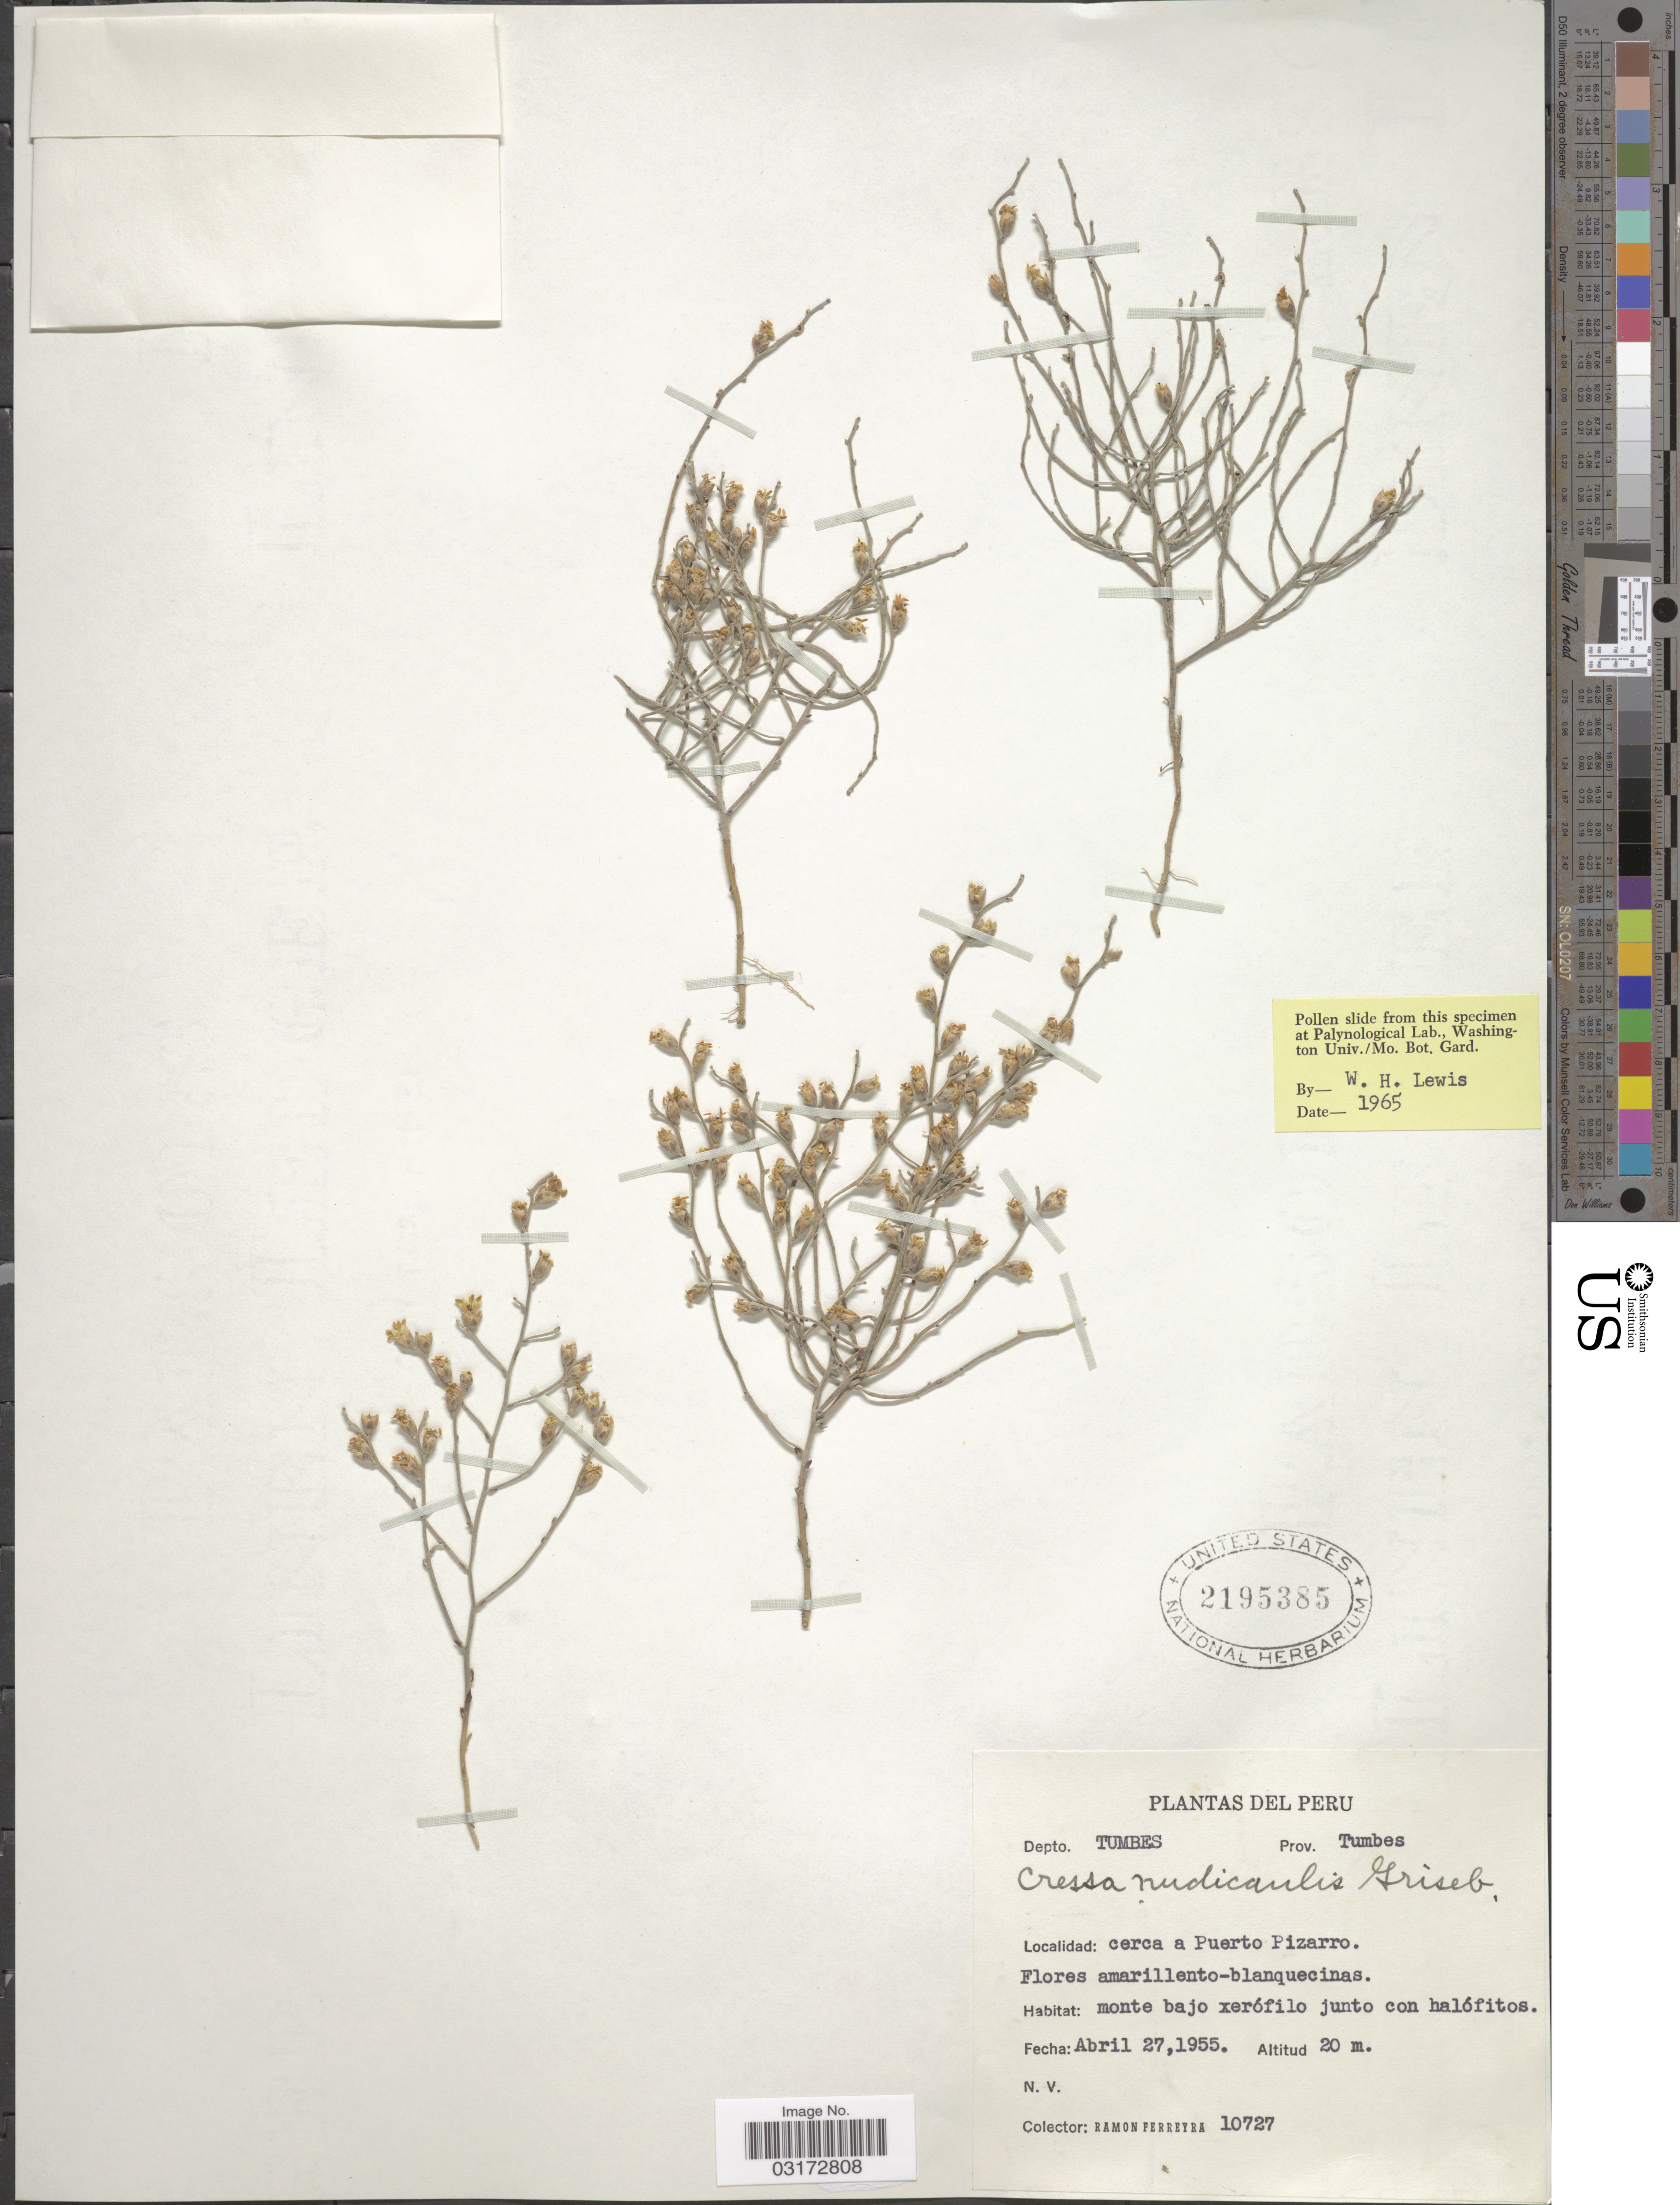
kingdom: Plantae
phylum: Tracheophyta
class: Magnoliopsida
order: Solanales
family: Convolvulaceae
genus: Cressa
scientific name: Cressa nudicaulis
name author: Griseb.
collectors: R. A. Ferreyra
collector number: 10727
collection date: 1955-04-27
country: Peru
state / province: Tumbes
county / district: Tumbes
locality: Depto. Tumbes, Prov. Tumbes. cerca a Puerto Pizarro.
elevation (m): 20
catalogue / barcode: US 2195385